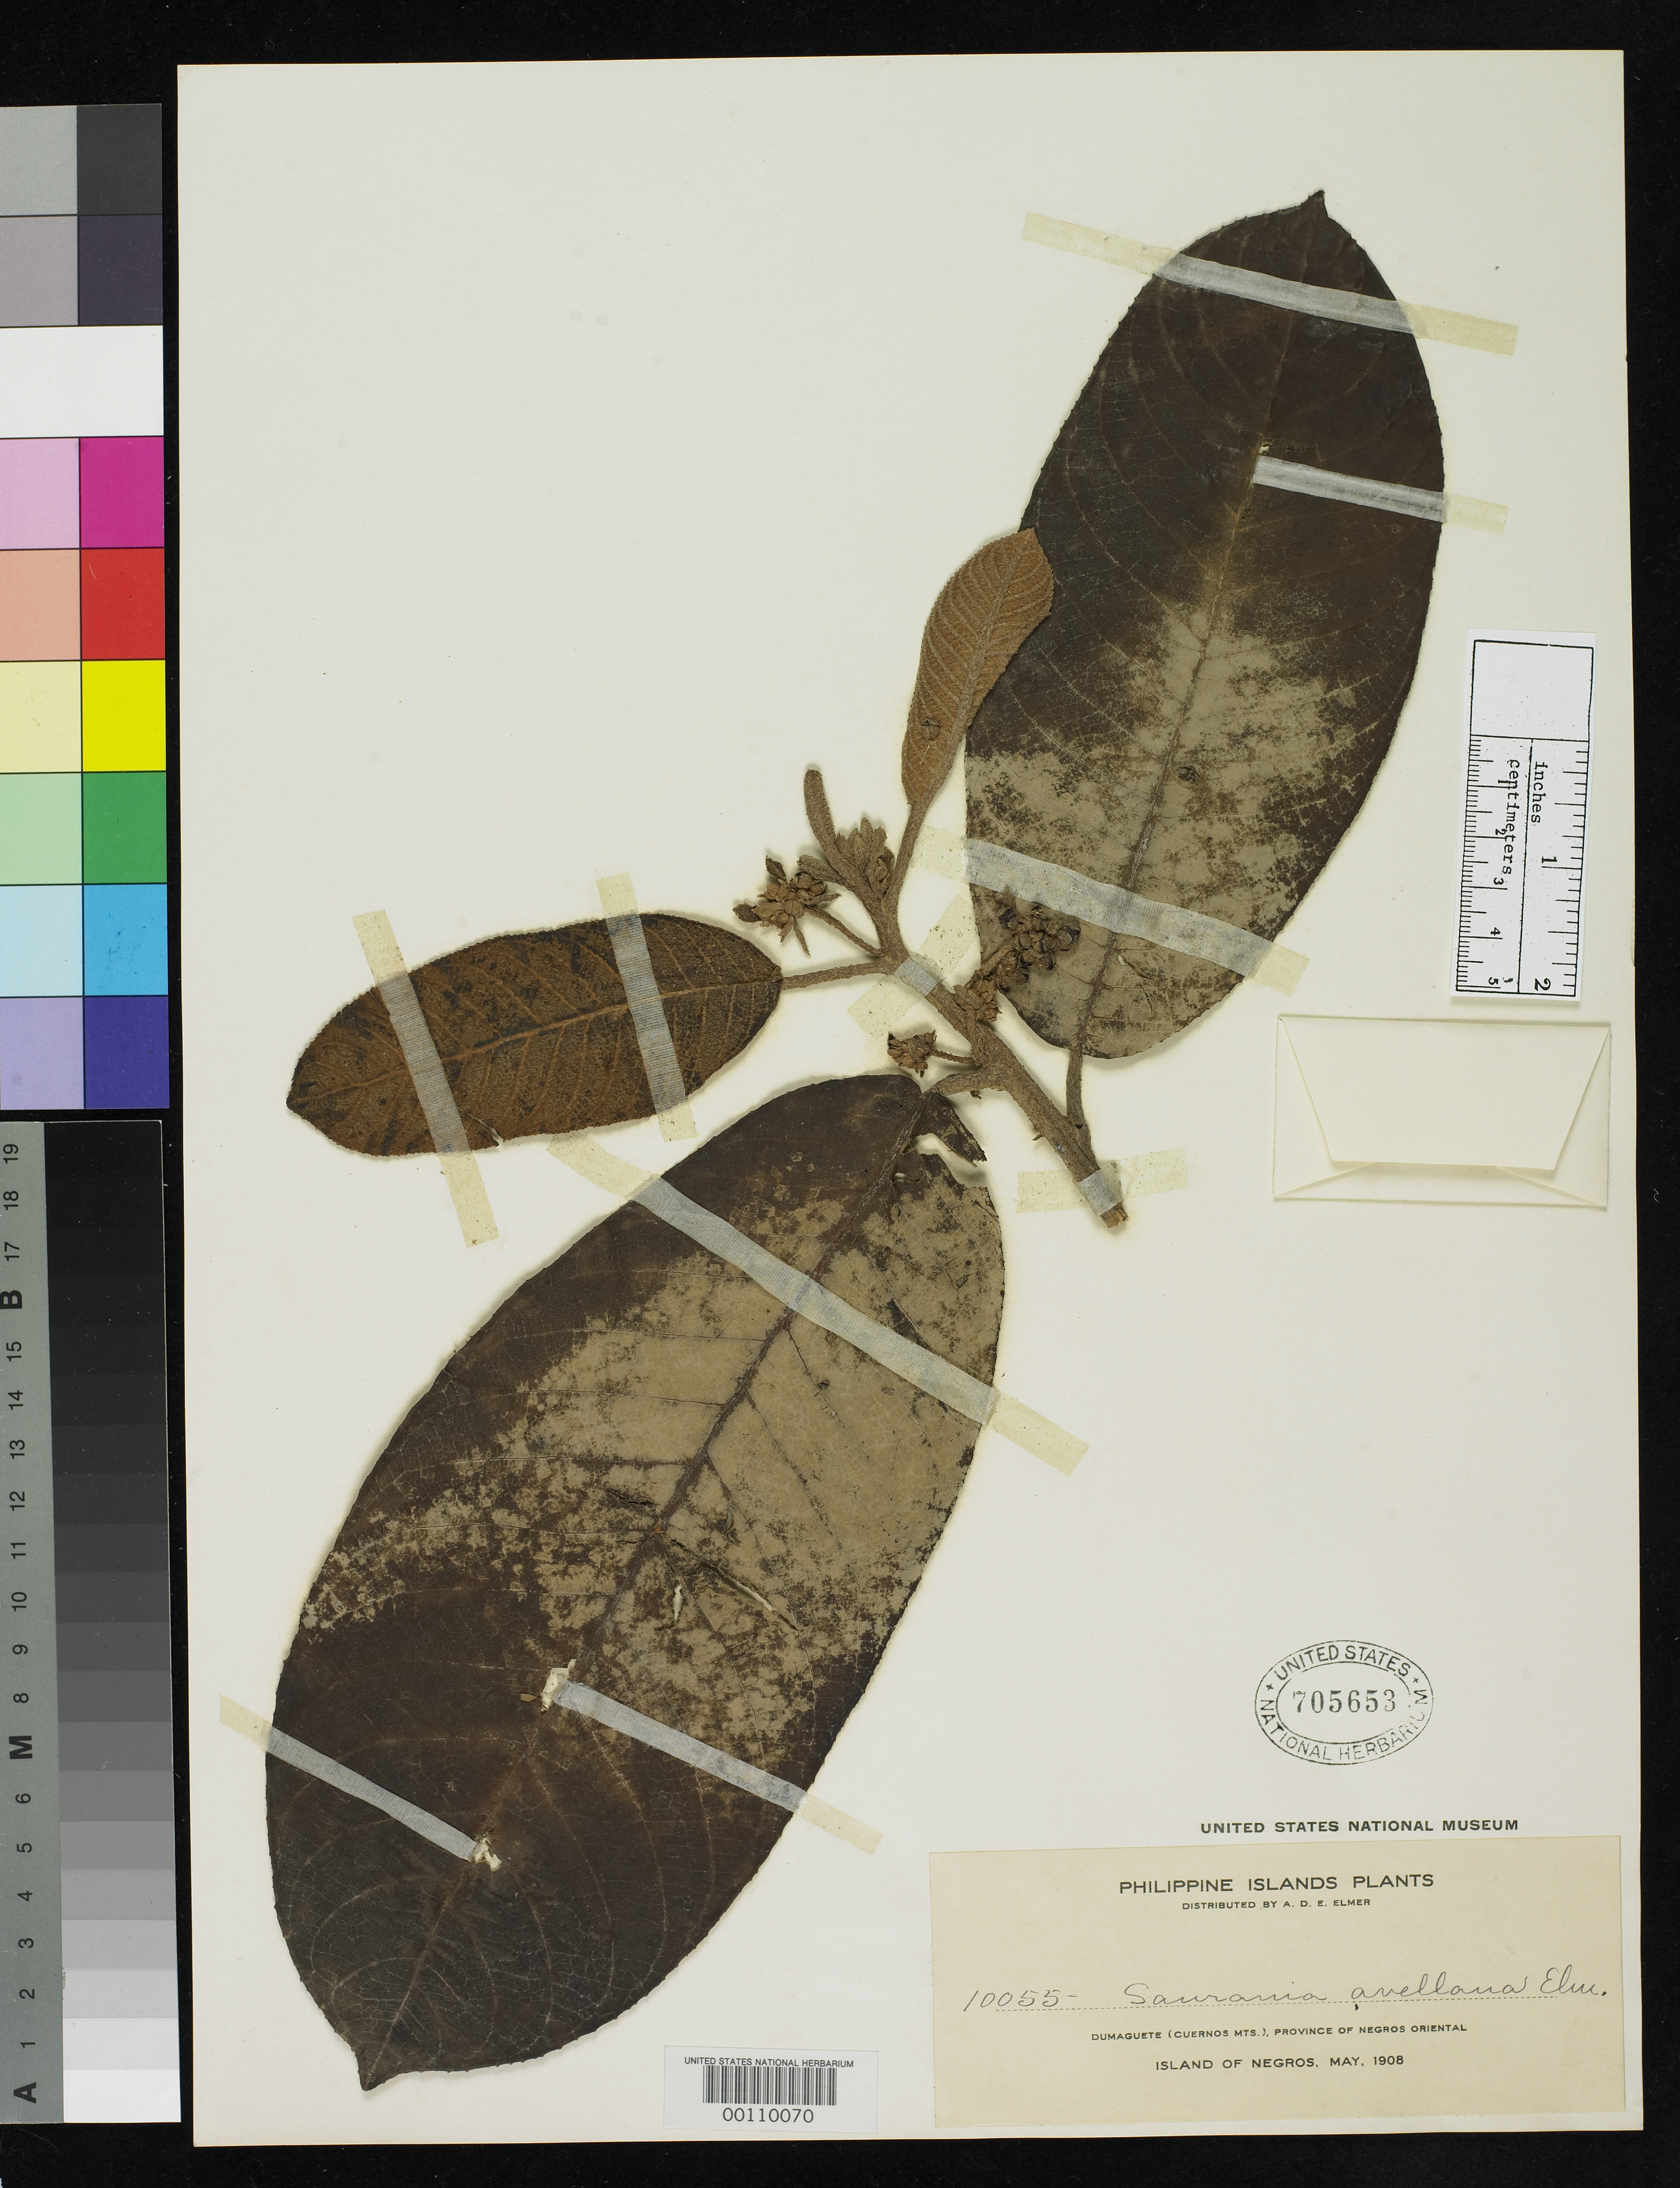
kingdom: Plantae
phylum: Tracheophyta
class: Magnoliopsida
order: Ericales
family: Actinidiaceae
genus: Saurauia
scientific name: Saurauia avellana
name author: Elmer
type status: Isotype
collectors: A. D. E. Elmer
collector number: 10055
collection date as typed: May 1908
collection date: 1908-05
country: Philippines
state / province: Central Visayas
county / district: Negros Oriental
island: Negros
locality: Dumaguete, Cuernos Mts.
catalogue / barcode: US 705653